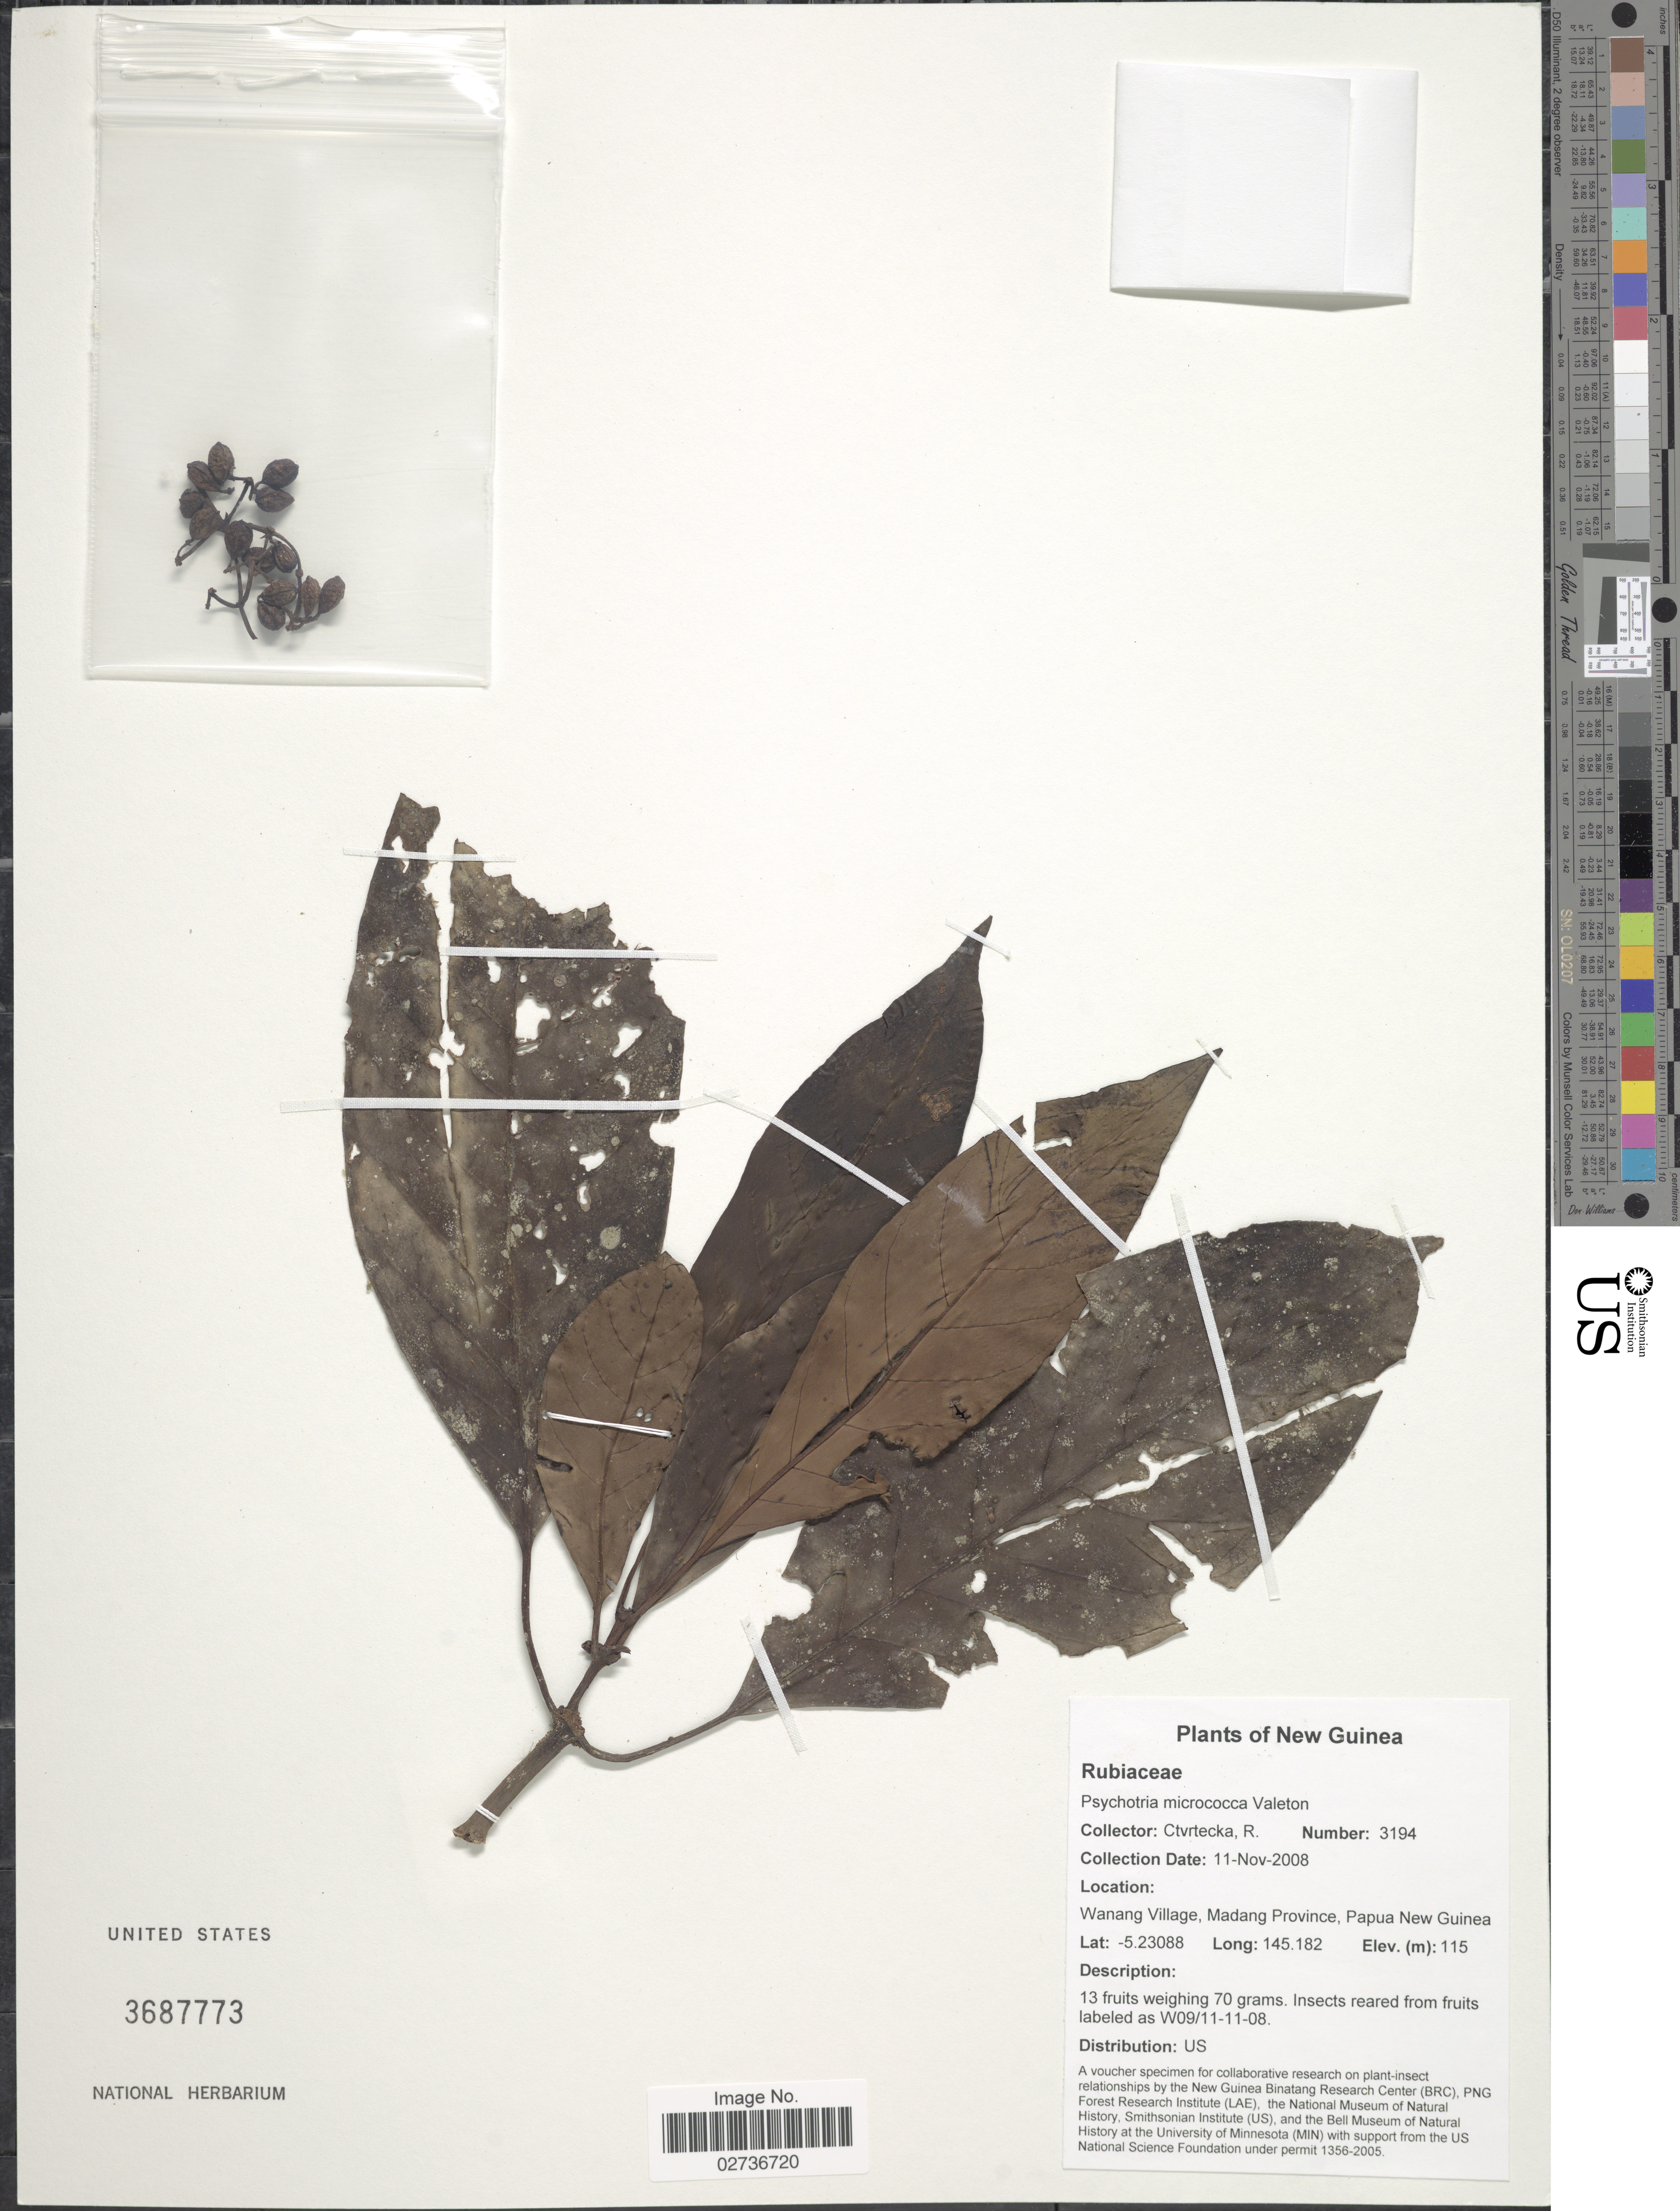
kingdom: Plantae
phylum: Tracheophyta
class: Magnoliopsida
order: Gentianales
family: Rubiaceae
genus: Psychotria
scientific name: Psychotria micrococca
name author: (Lauterb. & Shumann) Valeton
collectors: R. Ctvrtecka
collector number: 3194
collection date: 2008-11-11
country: Papua New Guinea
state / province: Madang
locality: New Guinea. Wanang Village, Madang Province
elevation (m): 115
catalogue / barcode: US 3687773